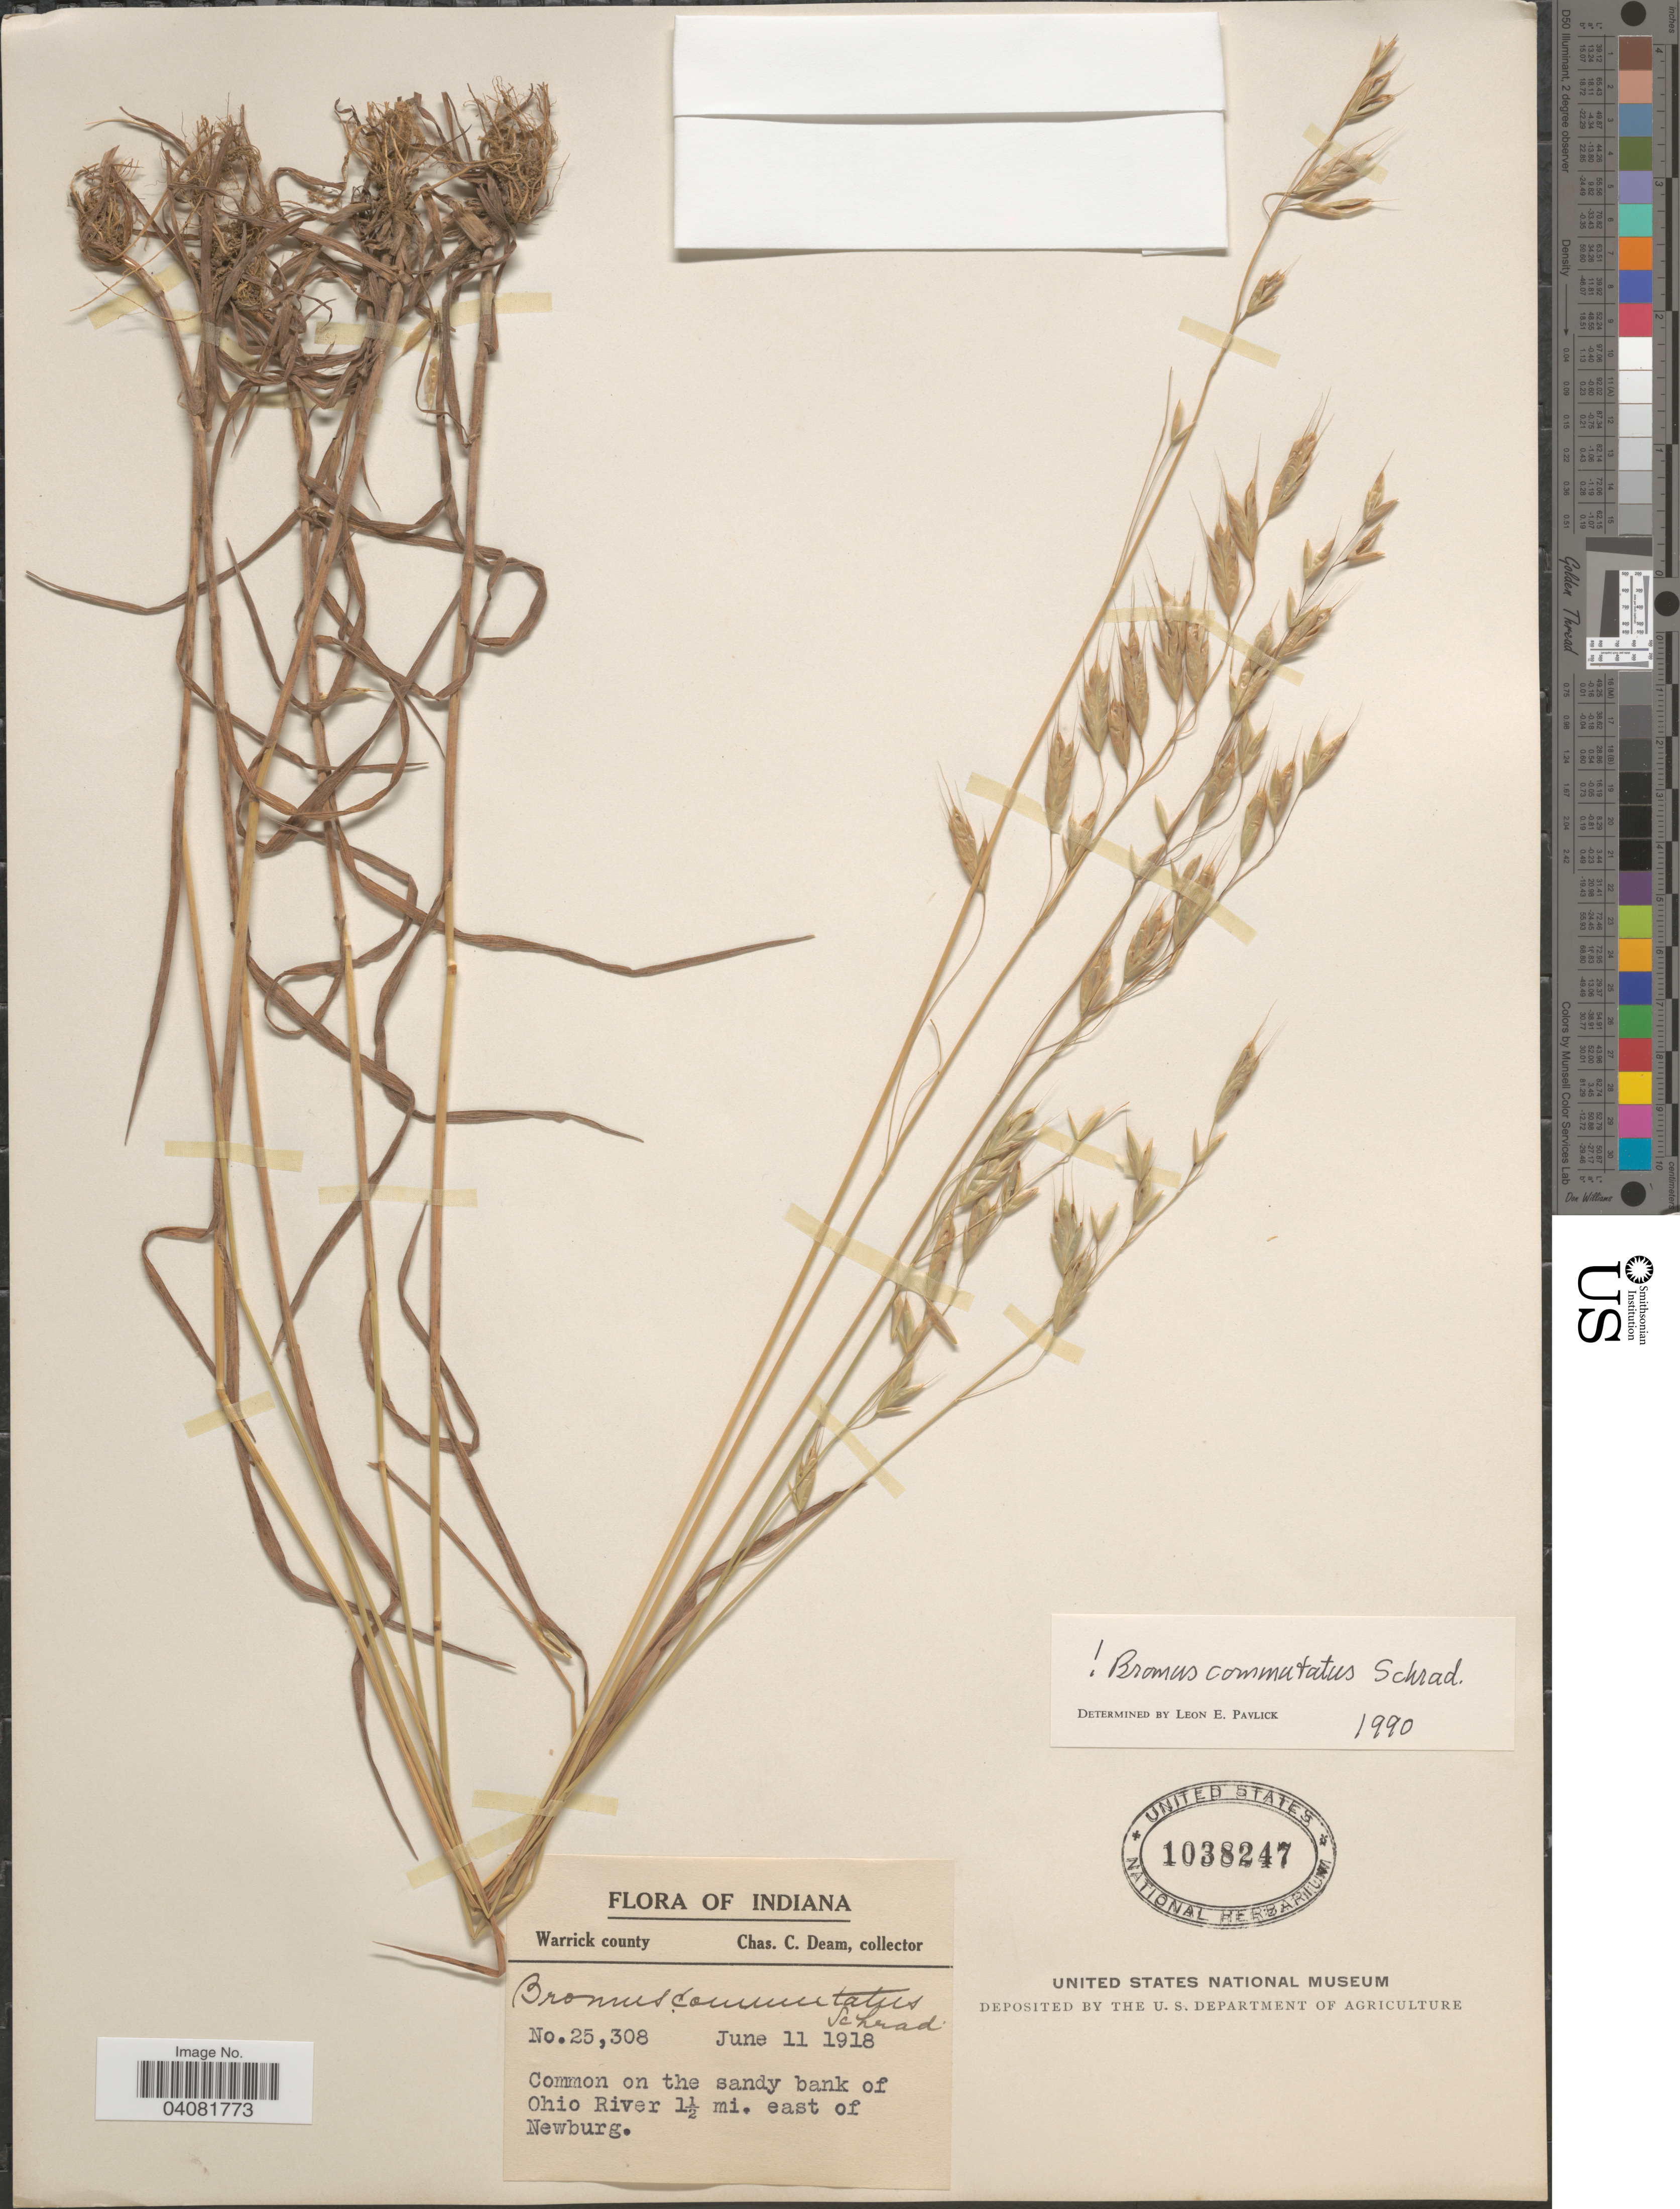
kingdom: Plantae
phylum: Tracheophyta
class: Liliopsida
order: Poales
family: Poaceae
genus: Bromus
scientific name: Bromus commutatus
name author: Schrad.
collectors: C. C. Deam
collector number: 25308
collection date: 1918-06-11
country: United States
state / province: Indiana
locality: Warrick county. Common on the sandy bank of Ohio River 1½ mi. east of Newburg.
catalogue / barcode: US 1038247